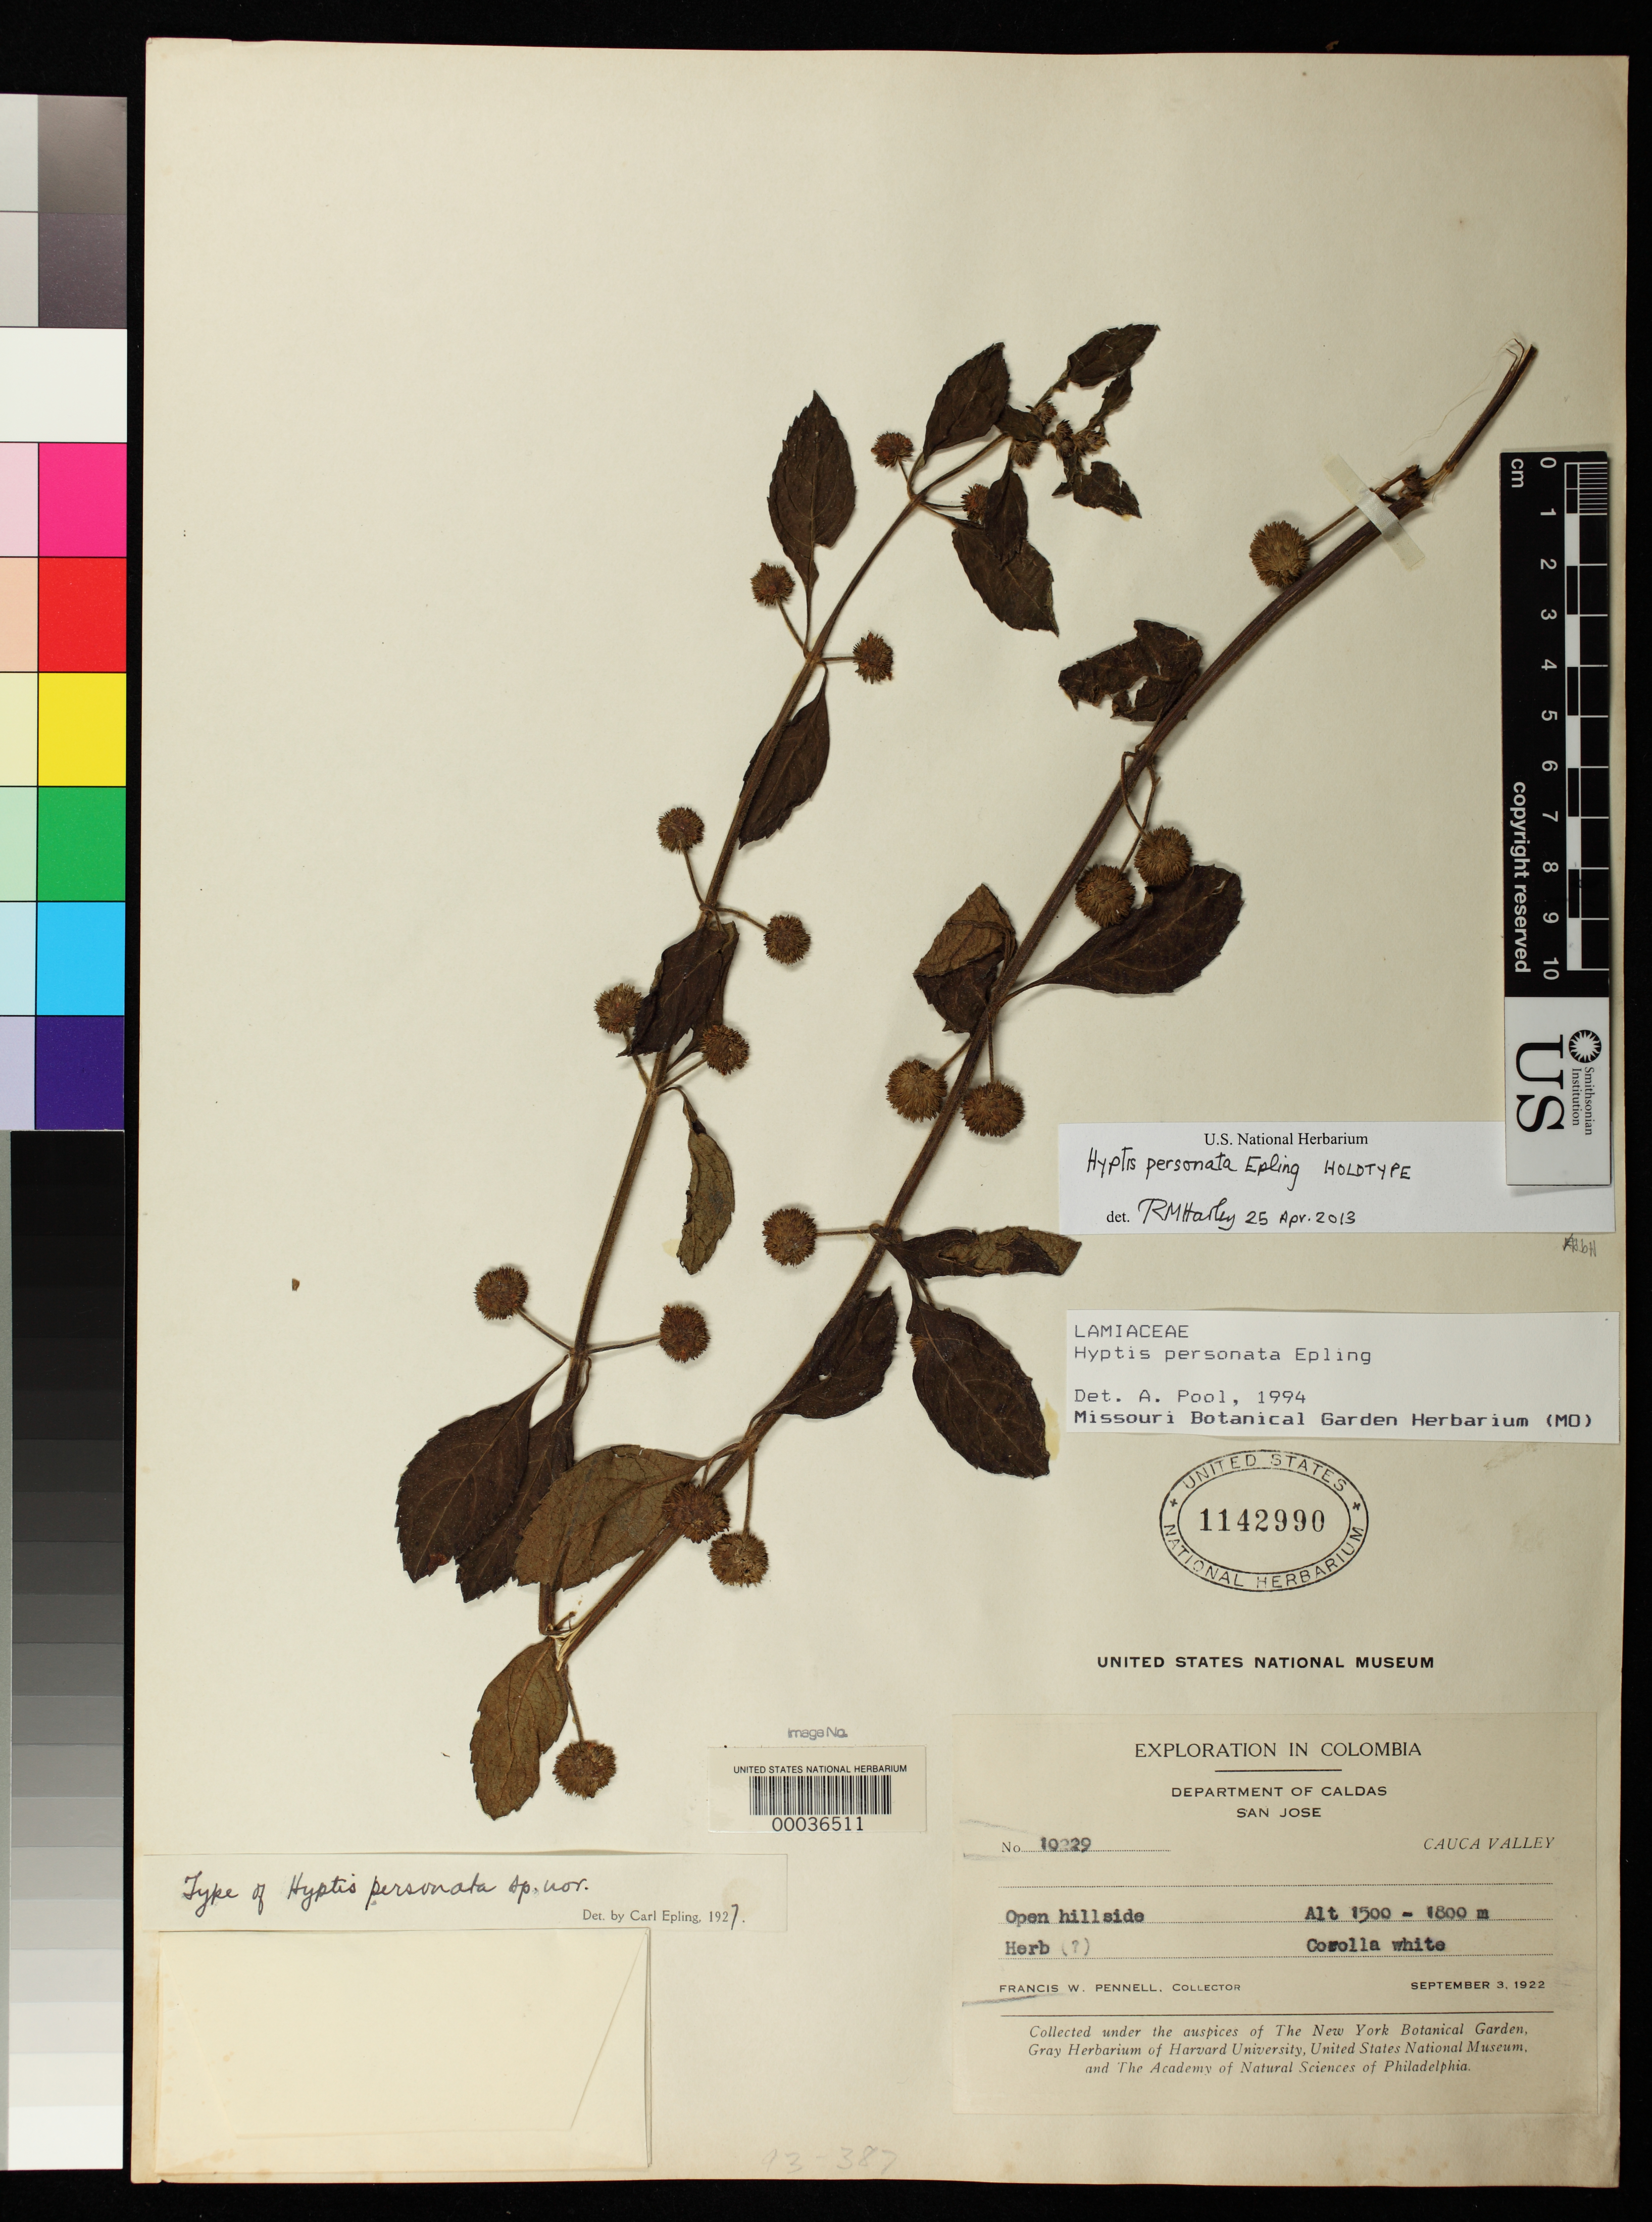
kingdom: Plantae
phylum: Tracheophyta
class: Magnoliopsida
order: Lamiales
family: Lamiaceae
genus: Hyptis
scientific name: Hyptis personata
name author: Epling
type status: Holotype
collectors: F. W. Pennell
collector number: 10229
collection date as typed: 03 Sep 1922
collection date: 1922-09-03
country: Colombia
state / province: Caldas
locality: San Jose.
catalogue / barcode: US 1142990